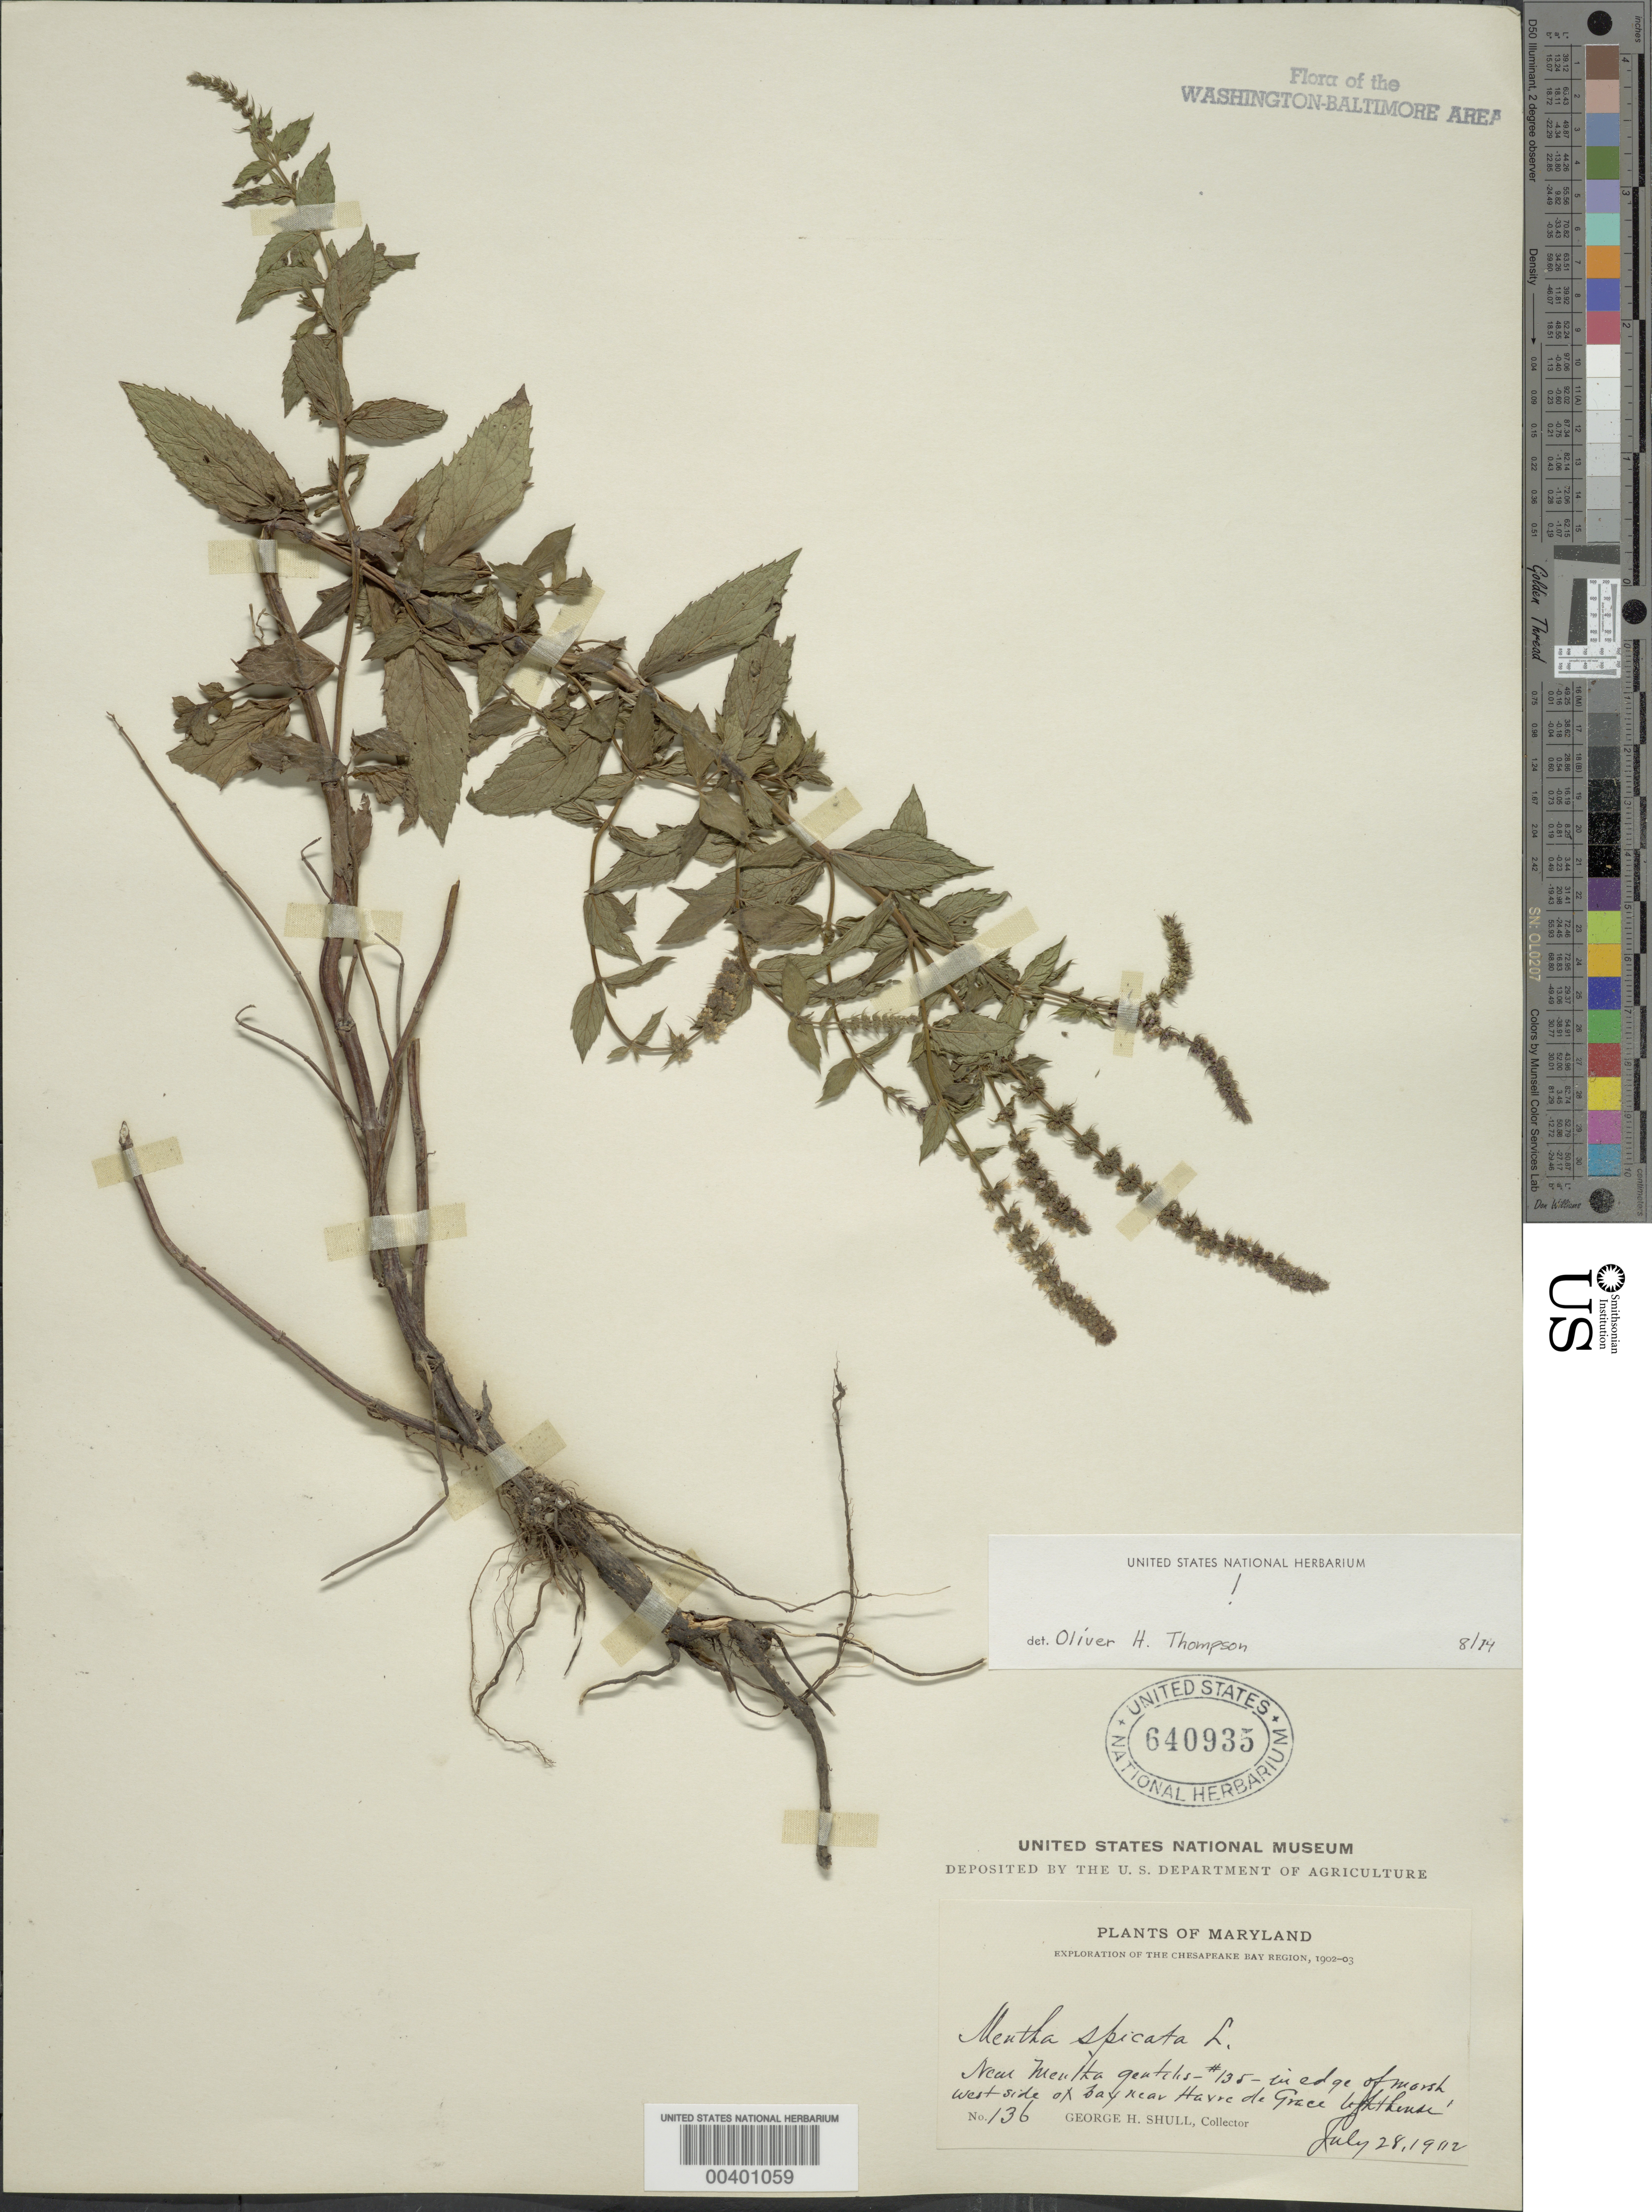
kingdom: Plantae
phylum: Tracheophyta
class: Magnoliopsida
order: Lamiales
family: Lamiaceae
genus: Mentha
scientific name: Mentha spicata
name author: L.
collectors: G. H. Shull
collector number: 136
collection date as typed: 28 Jul 1902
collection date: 1902-07-28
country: United States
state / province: Maryland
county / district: Harford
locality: Near Havre De Grace Lighthouse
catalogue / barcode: US 640935